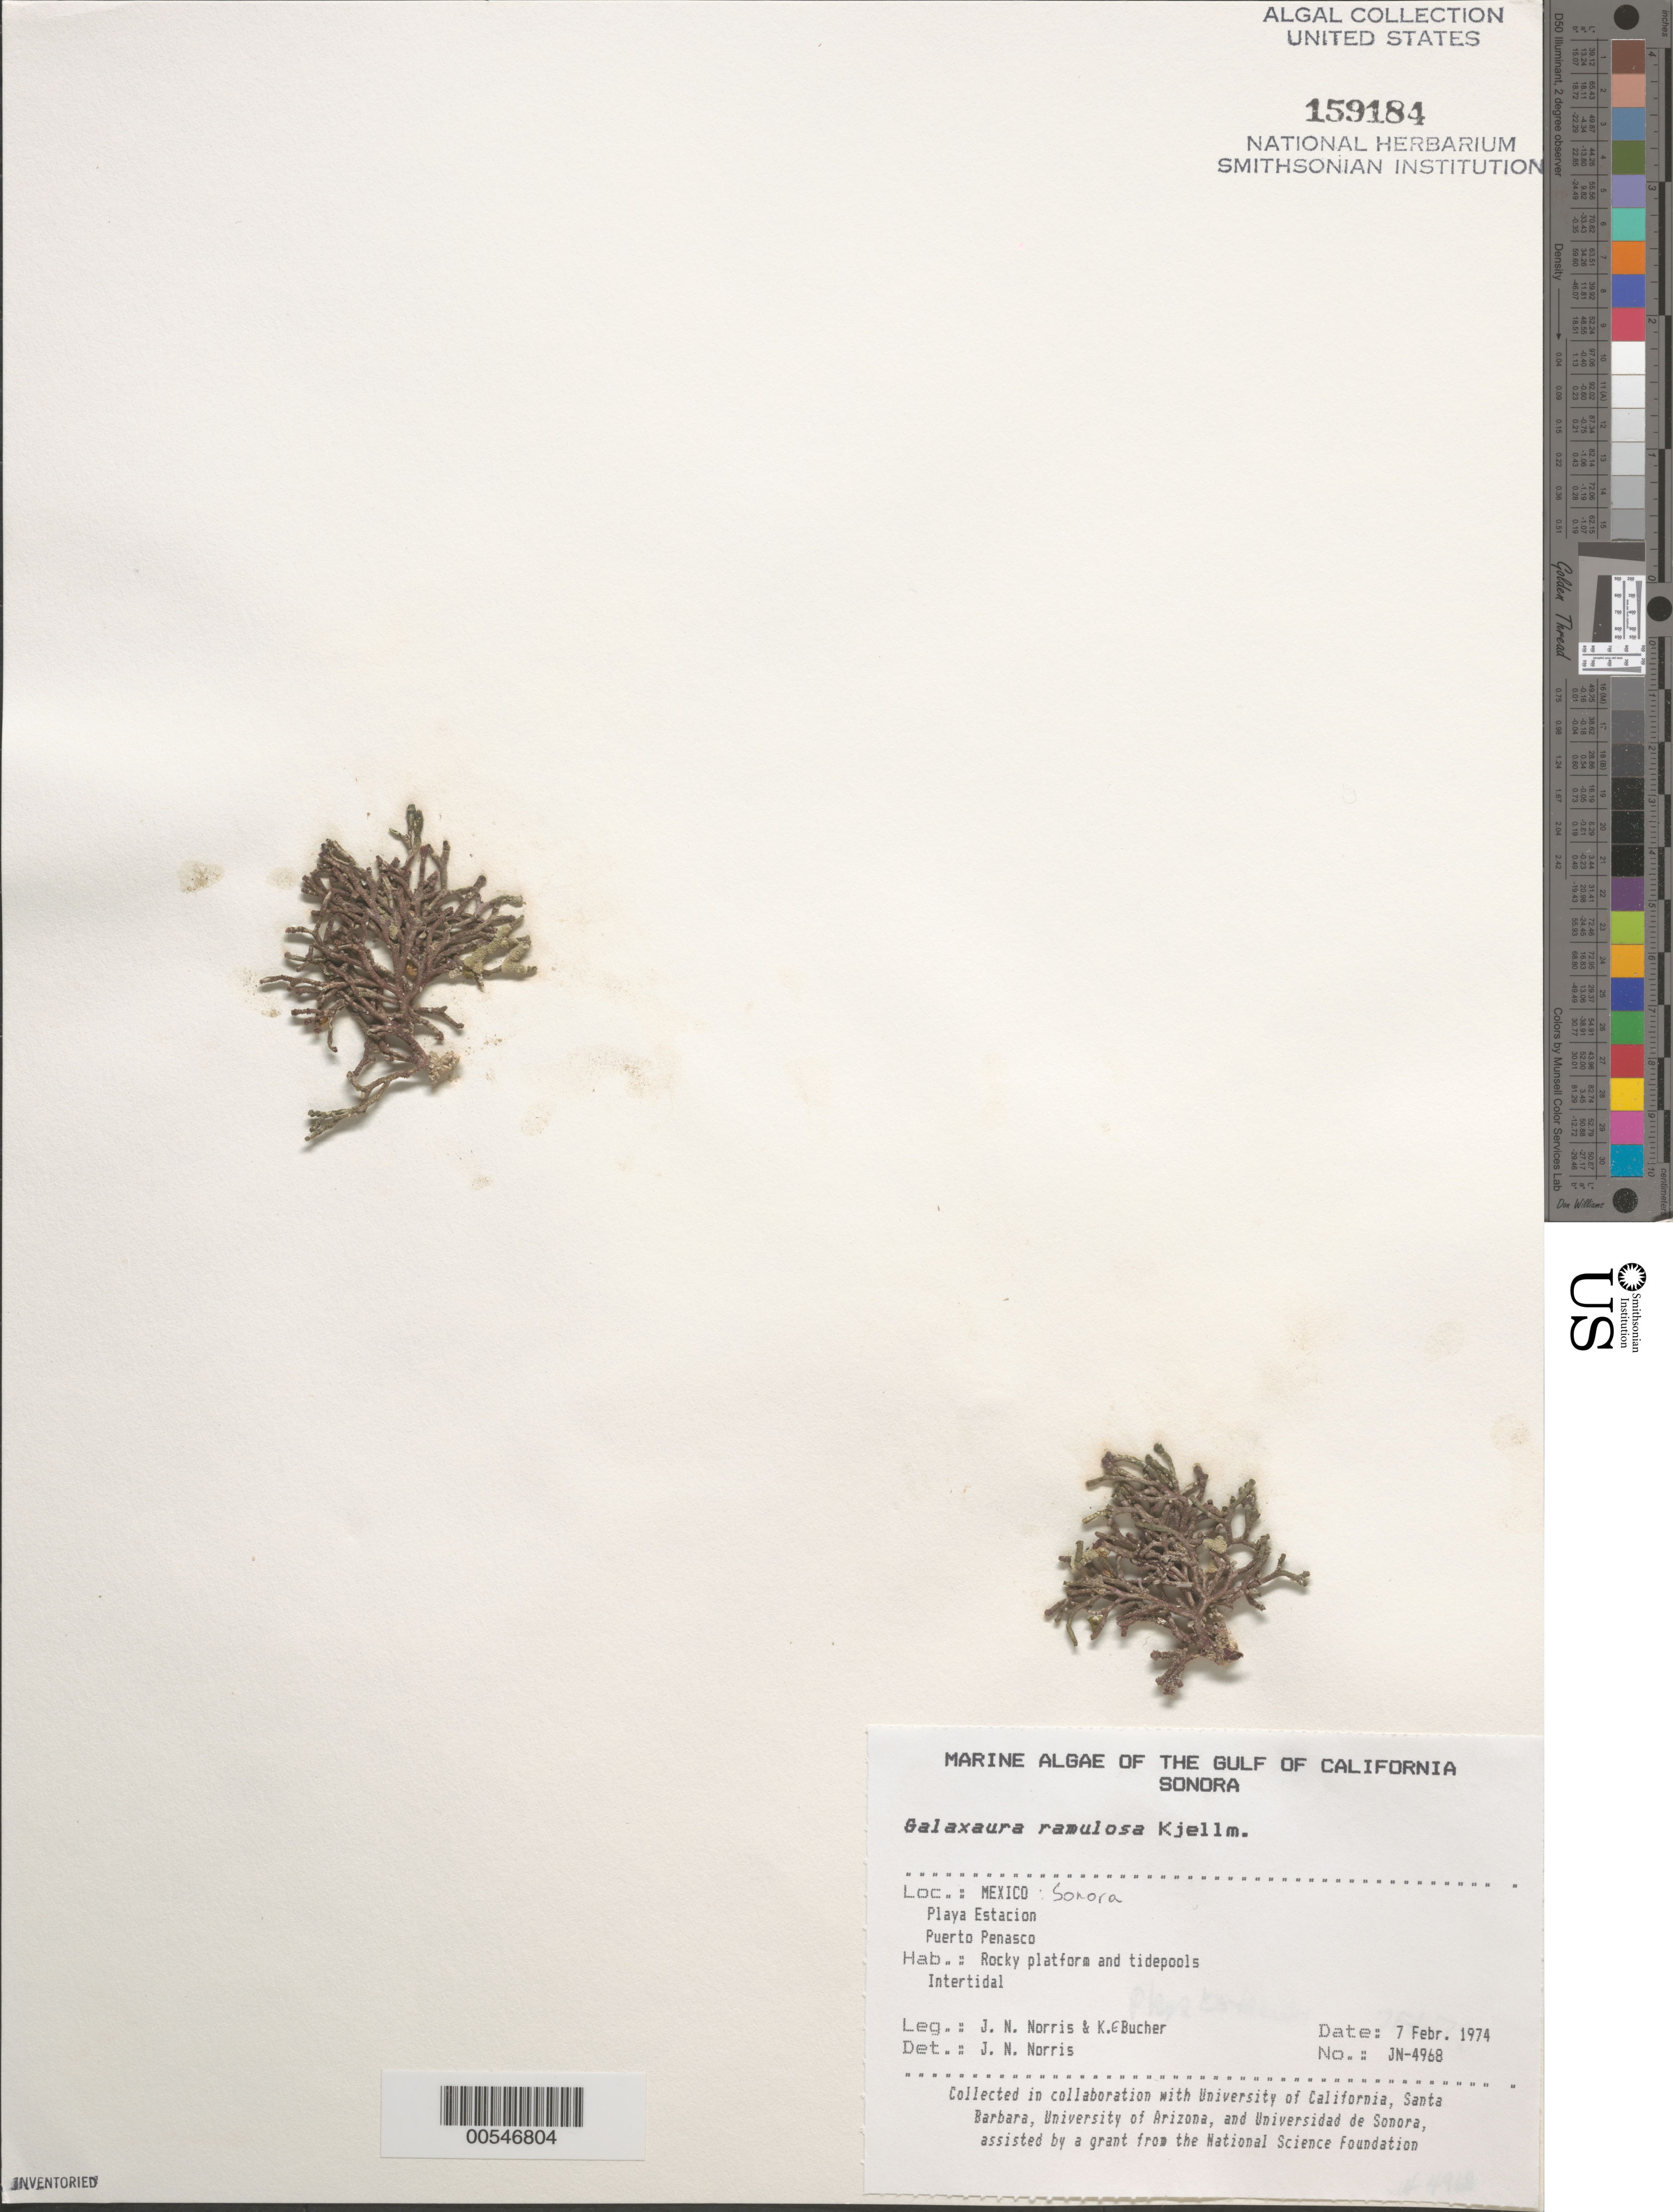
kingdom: Plantae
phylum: Rhodophyta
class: Florideophyceae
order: Nemaliales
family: Galaxauraceae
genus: Galaxaura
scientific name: Galaxaura rugosa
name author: (Ellis & Sol.) J.V.Lamouroux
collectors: J. N. Norris & K. E. Bucher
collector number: JN-4968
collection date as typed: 07 Feb 1974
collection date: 1974-02-07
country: Mexico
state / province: Sonora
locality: Playa Estacion, Puerto Penasco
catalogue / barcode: US 159184